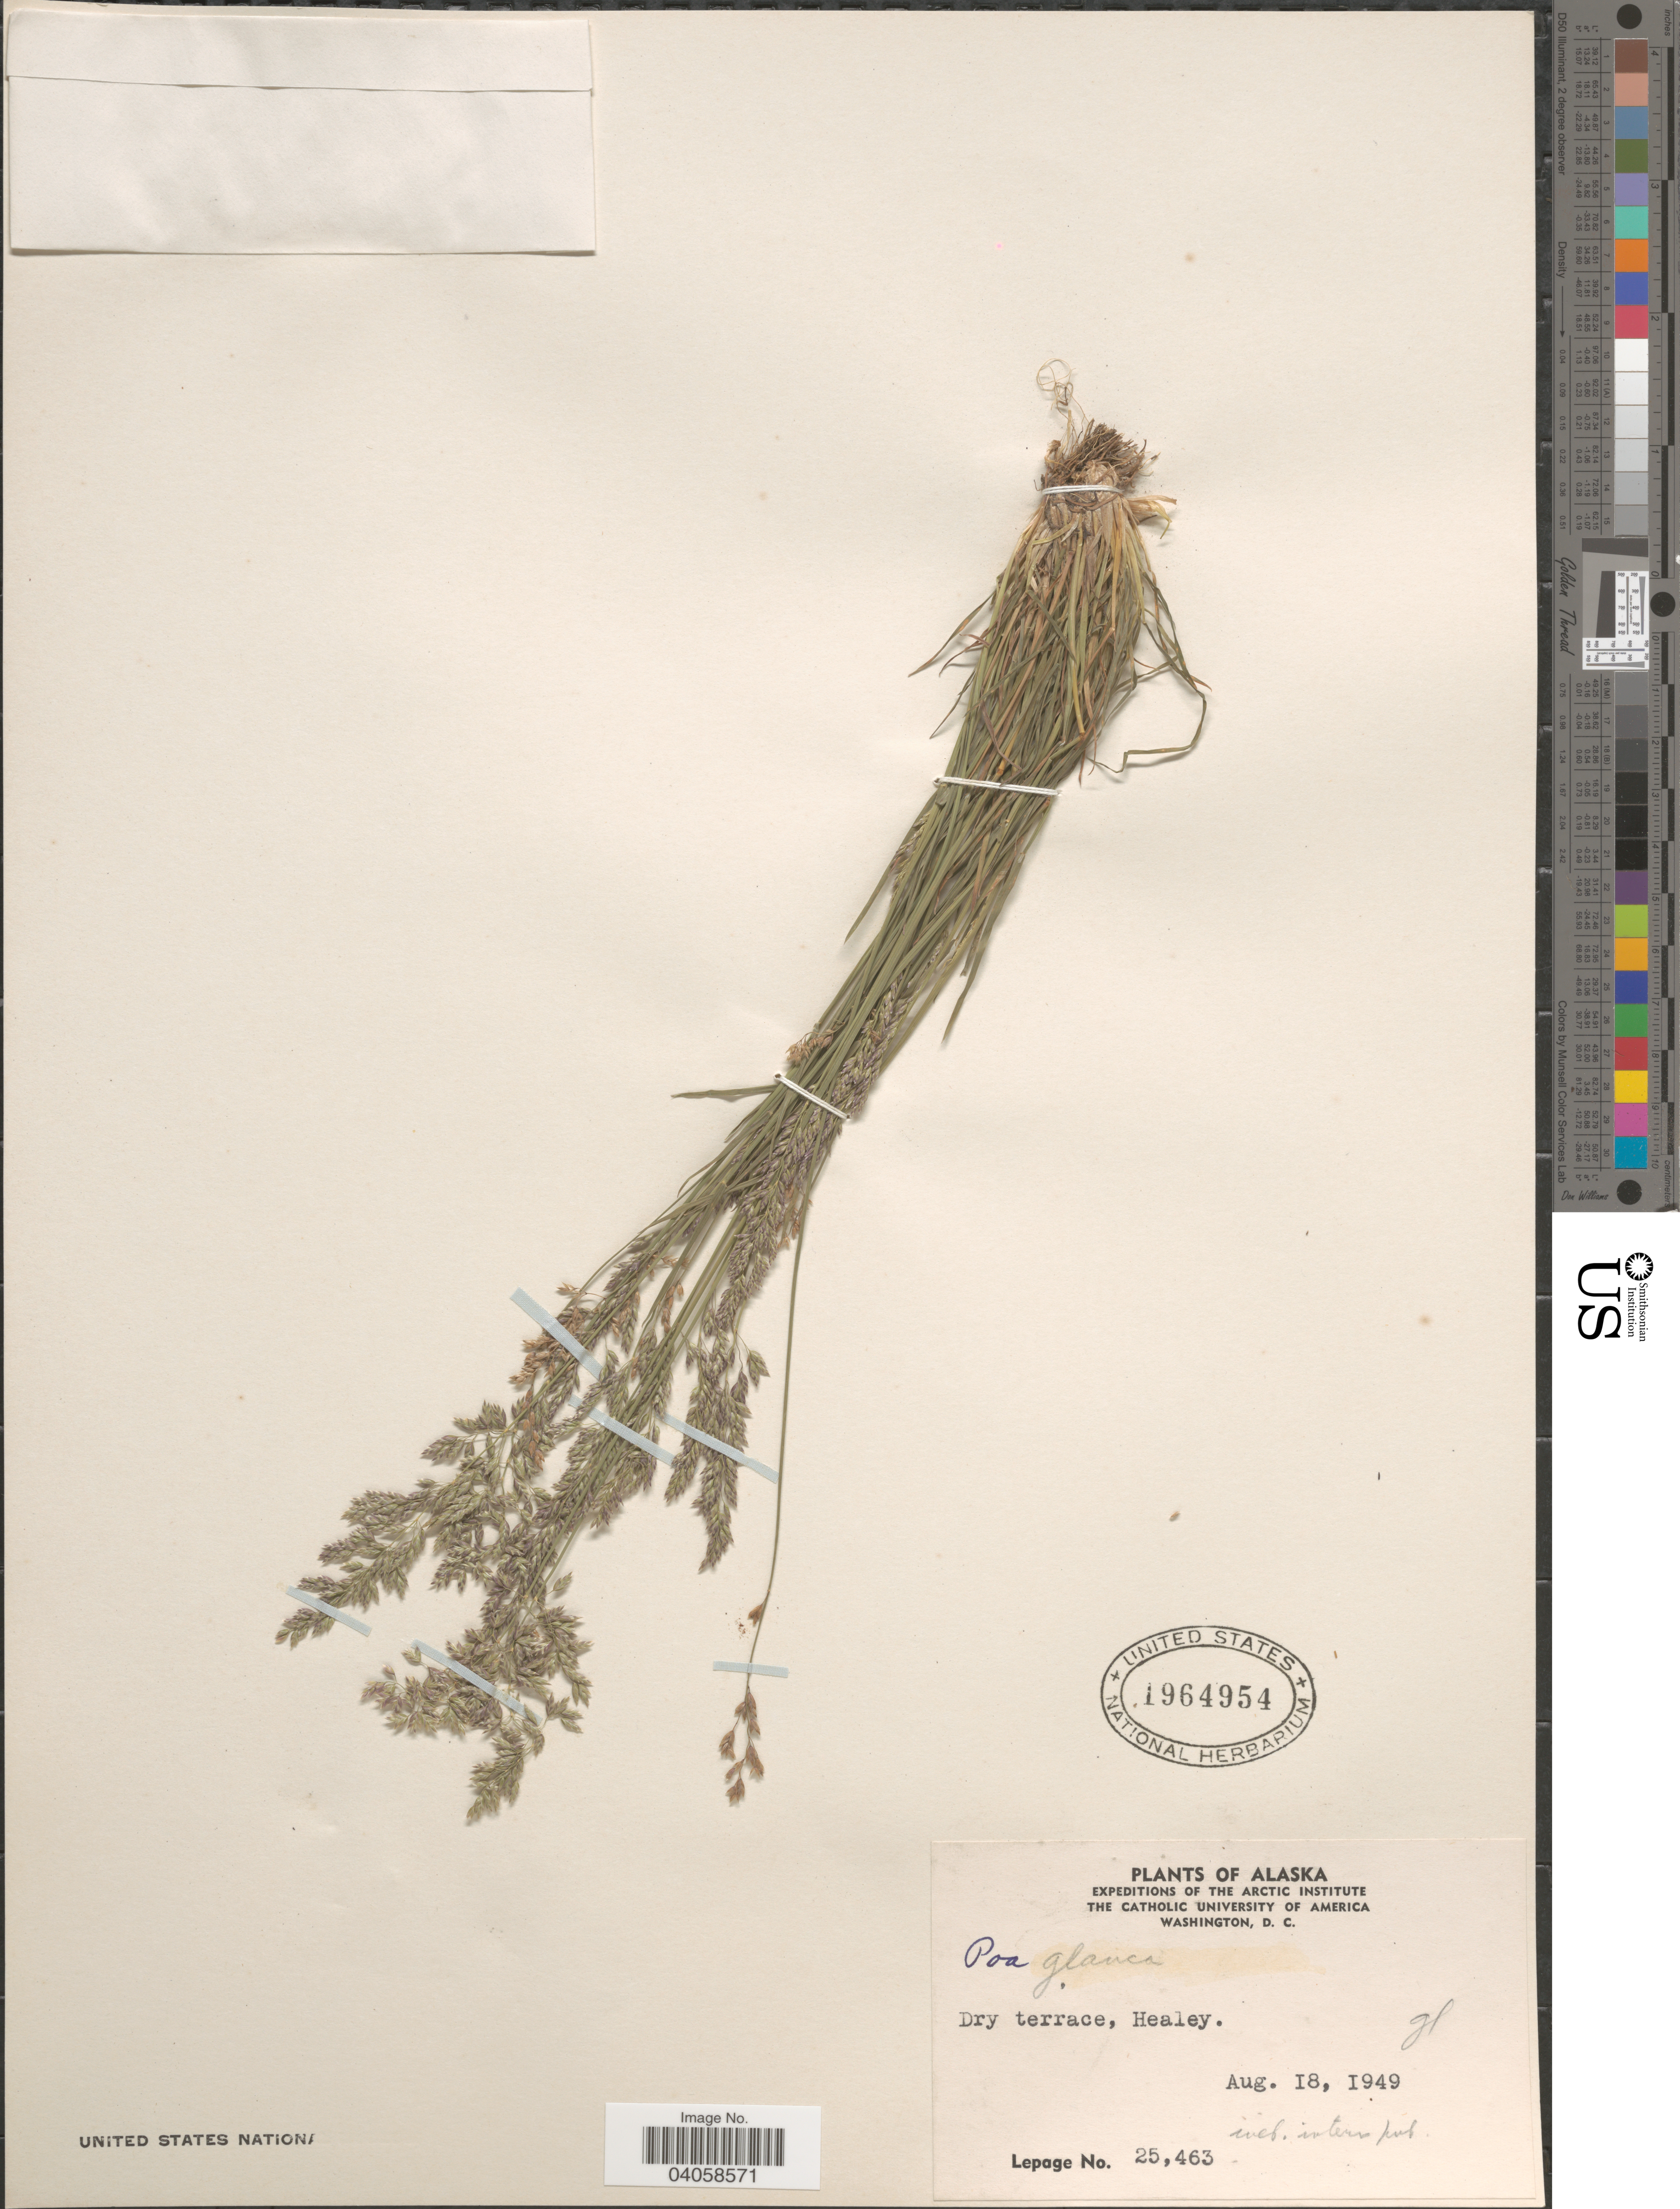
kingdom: Plantae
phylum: Tracheophyta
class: Liliopsida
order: Poales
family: Poaceae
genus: Poa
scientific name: Poa glauca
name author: Vahl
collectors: -. LePage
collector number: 25463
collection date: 1949-08-18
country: United States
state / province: Alaska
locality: Dry terrace, Healey.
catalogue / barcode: US 1964954